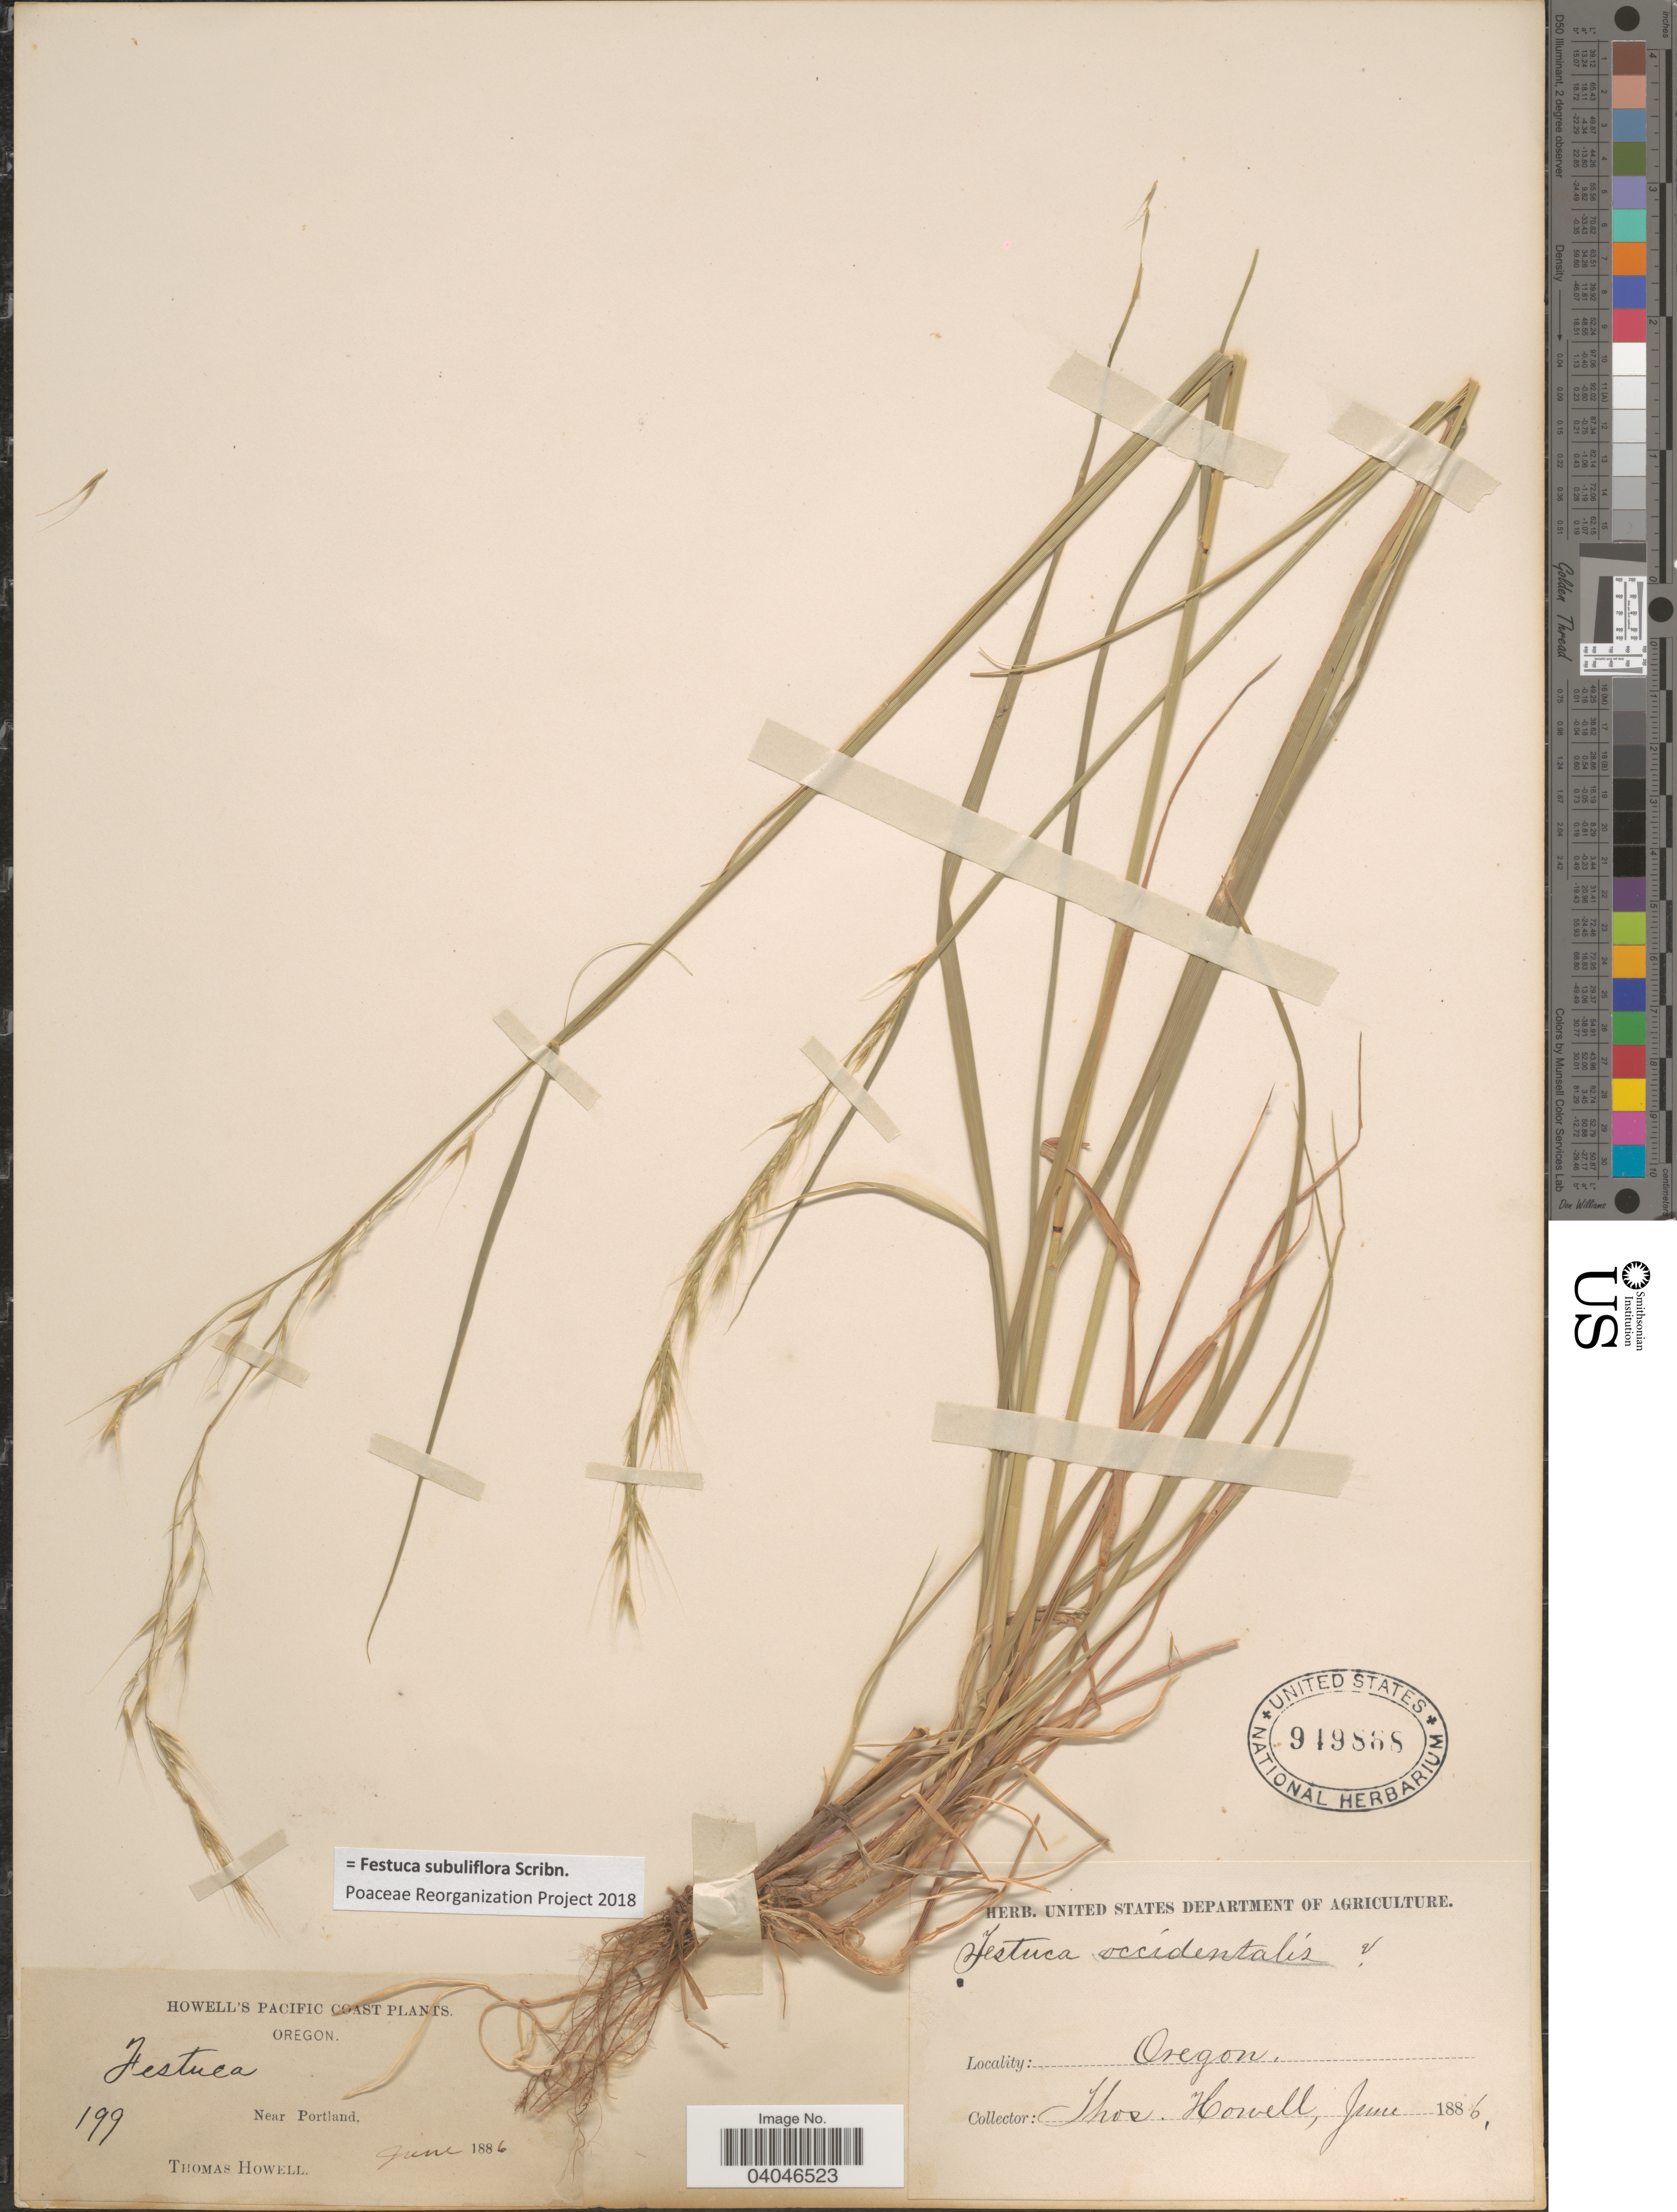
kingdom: Plantae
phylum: Tracheophyta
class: Liliopsida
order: Poales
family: Poaceae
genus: Festuca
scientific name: Festuca subuliflora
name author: Scribn.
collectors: T. Howell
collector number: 199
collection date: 1886-06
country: United States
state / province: Oregon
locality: Pacific Coast. Near Portland.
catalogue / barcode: US 949868